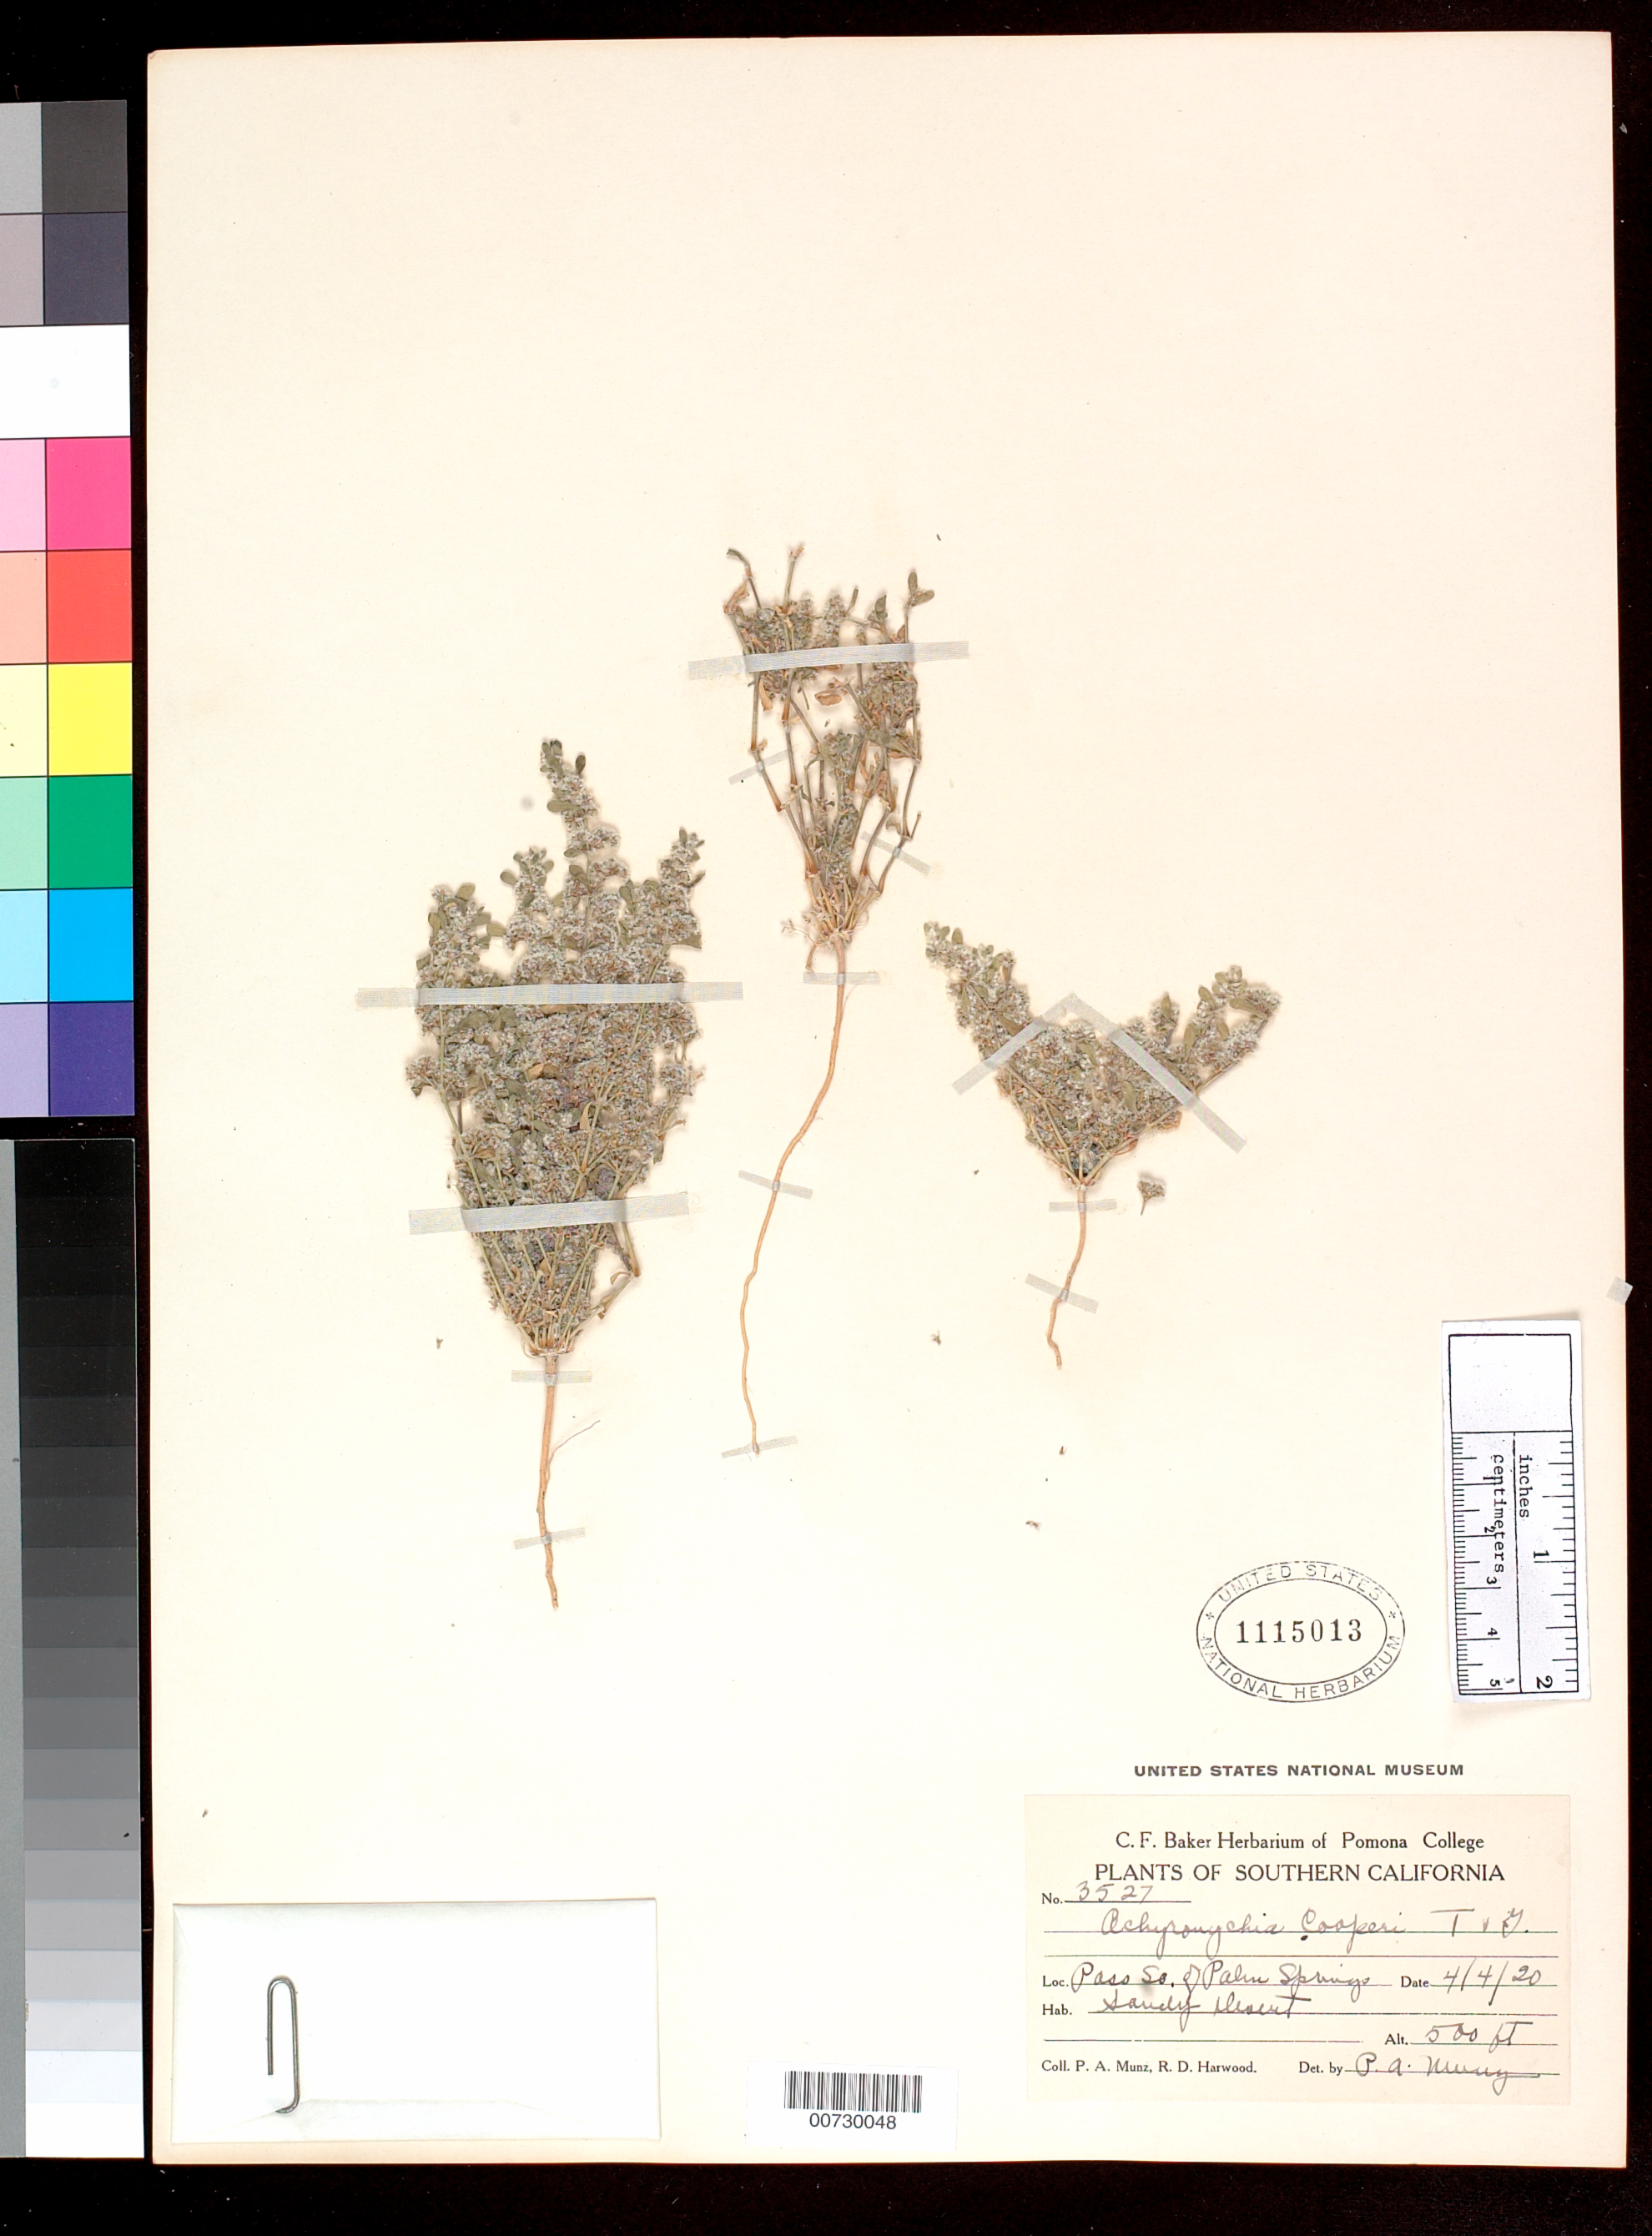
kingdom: Plantae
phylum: Tracheophyta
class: Magnoliopsida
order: Caryophyllales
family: Caryophyllaceae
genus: Achyronychia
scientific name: Achyronychia cooperi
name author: A. Gray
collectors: P. A. Munz & R. Harwood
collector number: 3527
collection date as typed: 4 Apr 1920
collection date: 1920-04-04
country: United States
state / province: California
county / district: Riverside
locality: Pass So. of Palm Springs.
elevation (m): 152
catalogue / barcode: US 1115013